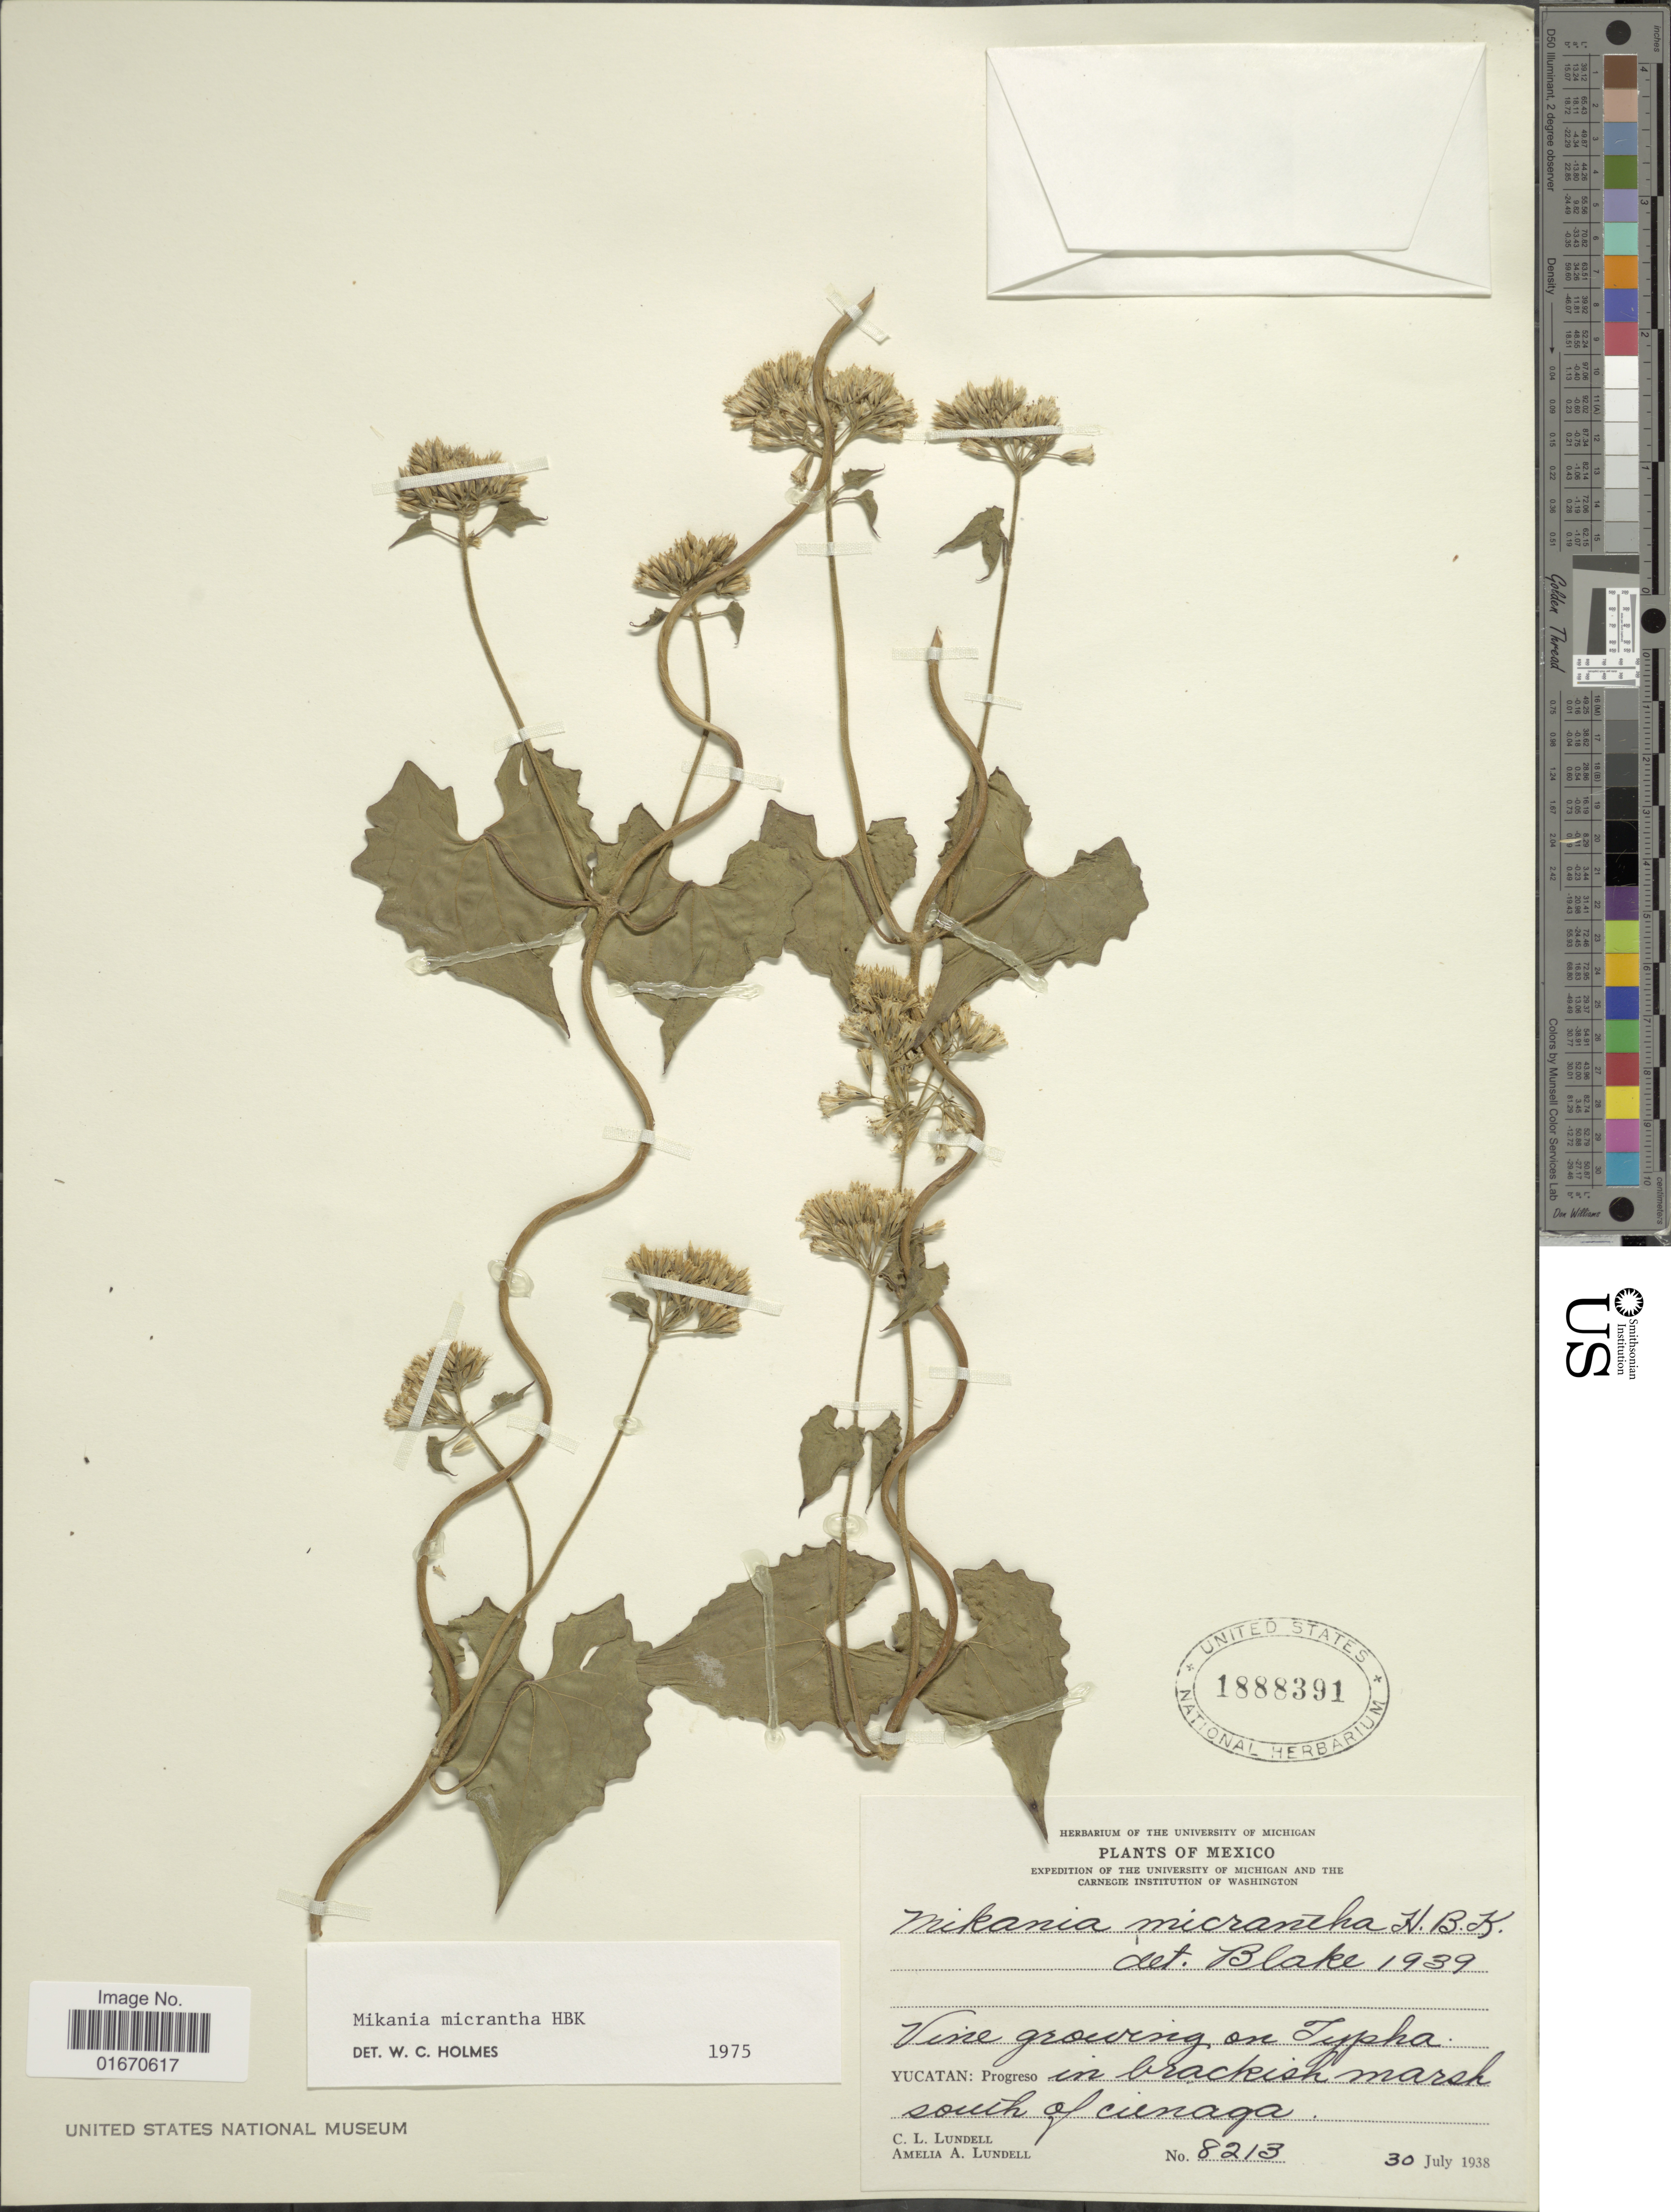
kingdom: Plantae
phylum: Tracheophyta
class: Magnoliopsida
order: Asterales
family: Asteraceae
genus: Mikania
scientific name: Mikania micrantha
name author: Kunth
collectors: C. L. Lundell & A. A. Lundell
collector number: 8213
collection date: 1938-07-30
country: Mexico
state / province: Yucatán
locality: South of Cienaga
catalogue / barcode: US 1888391